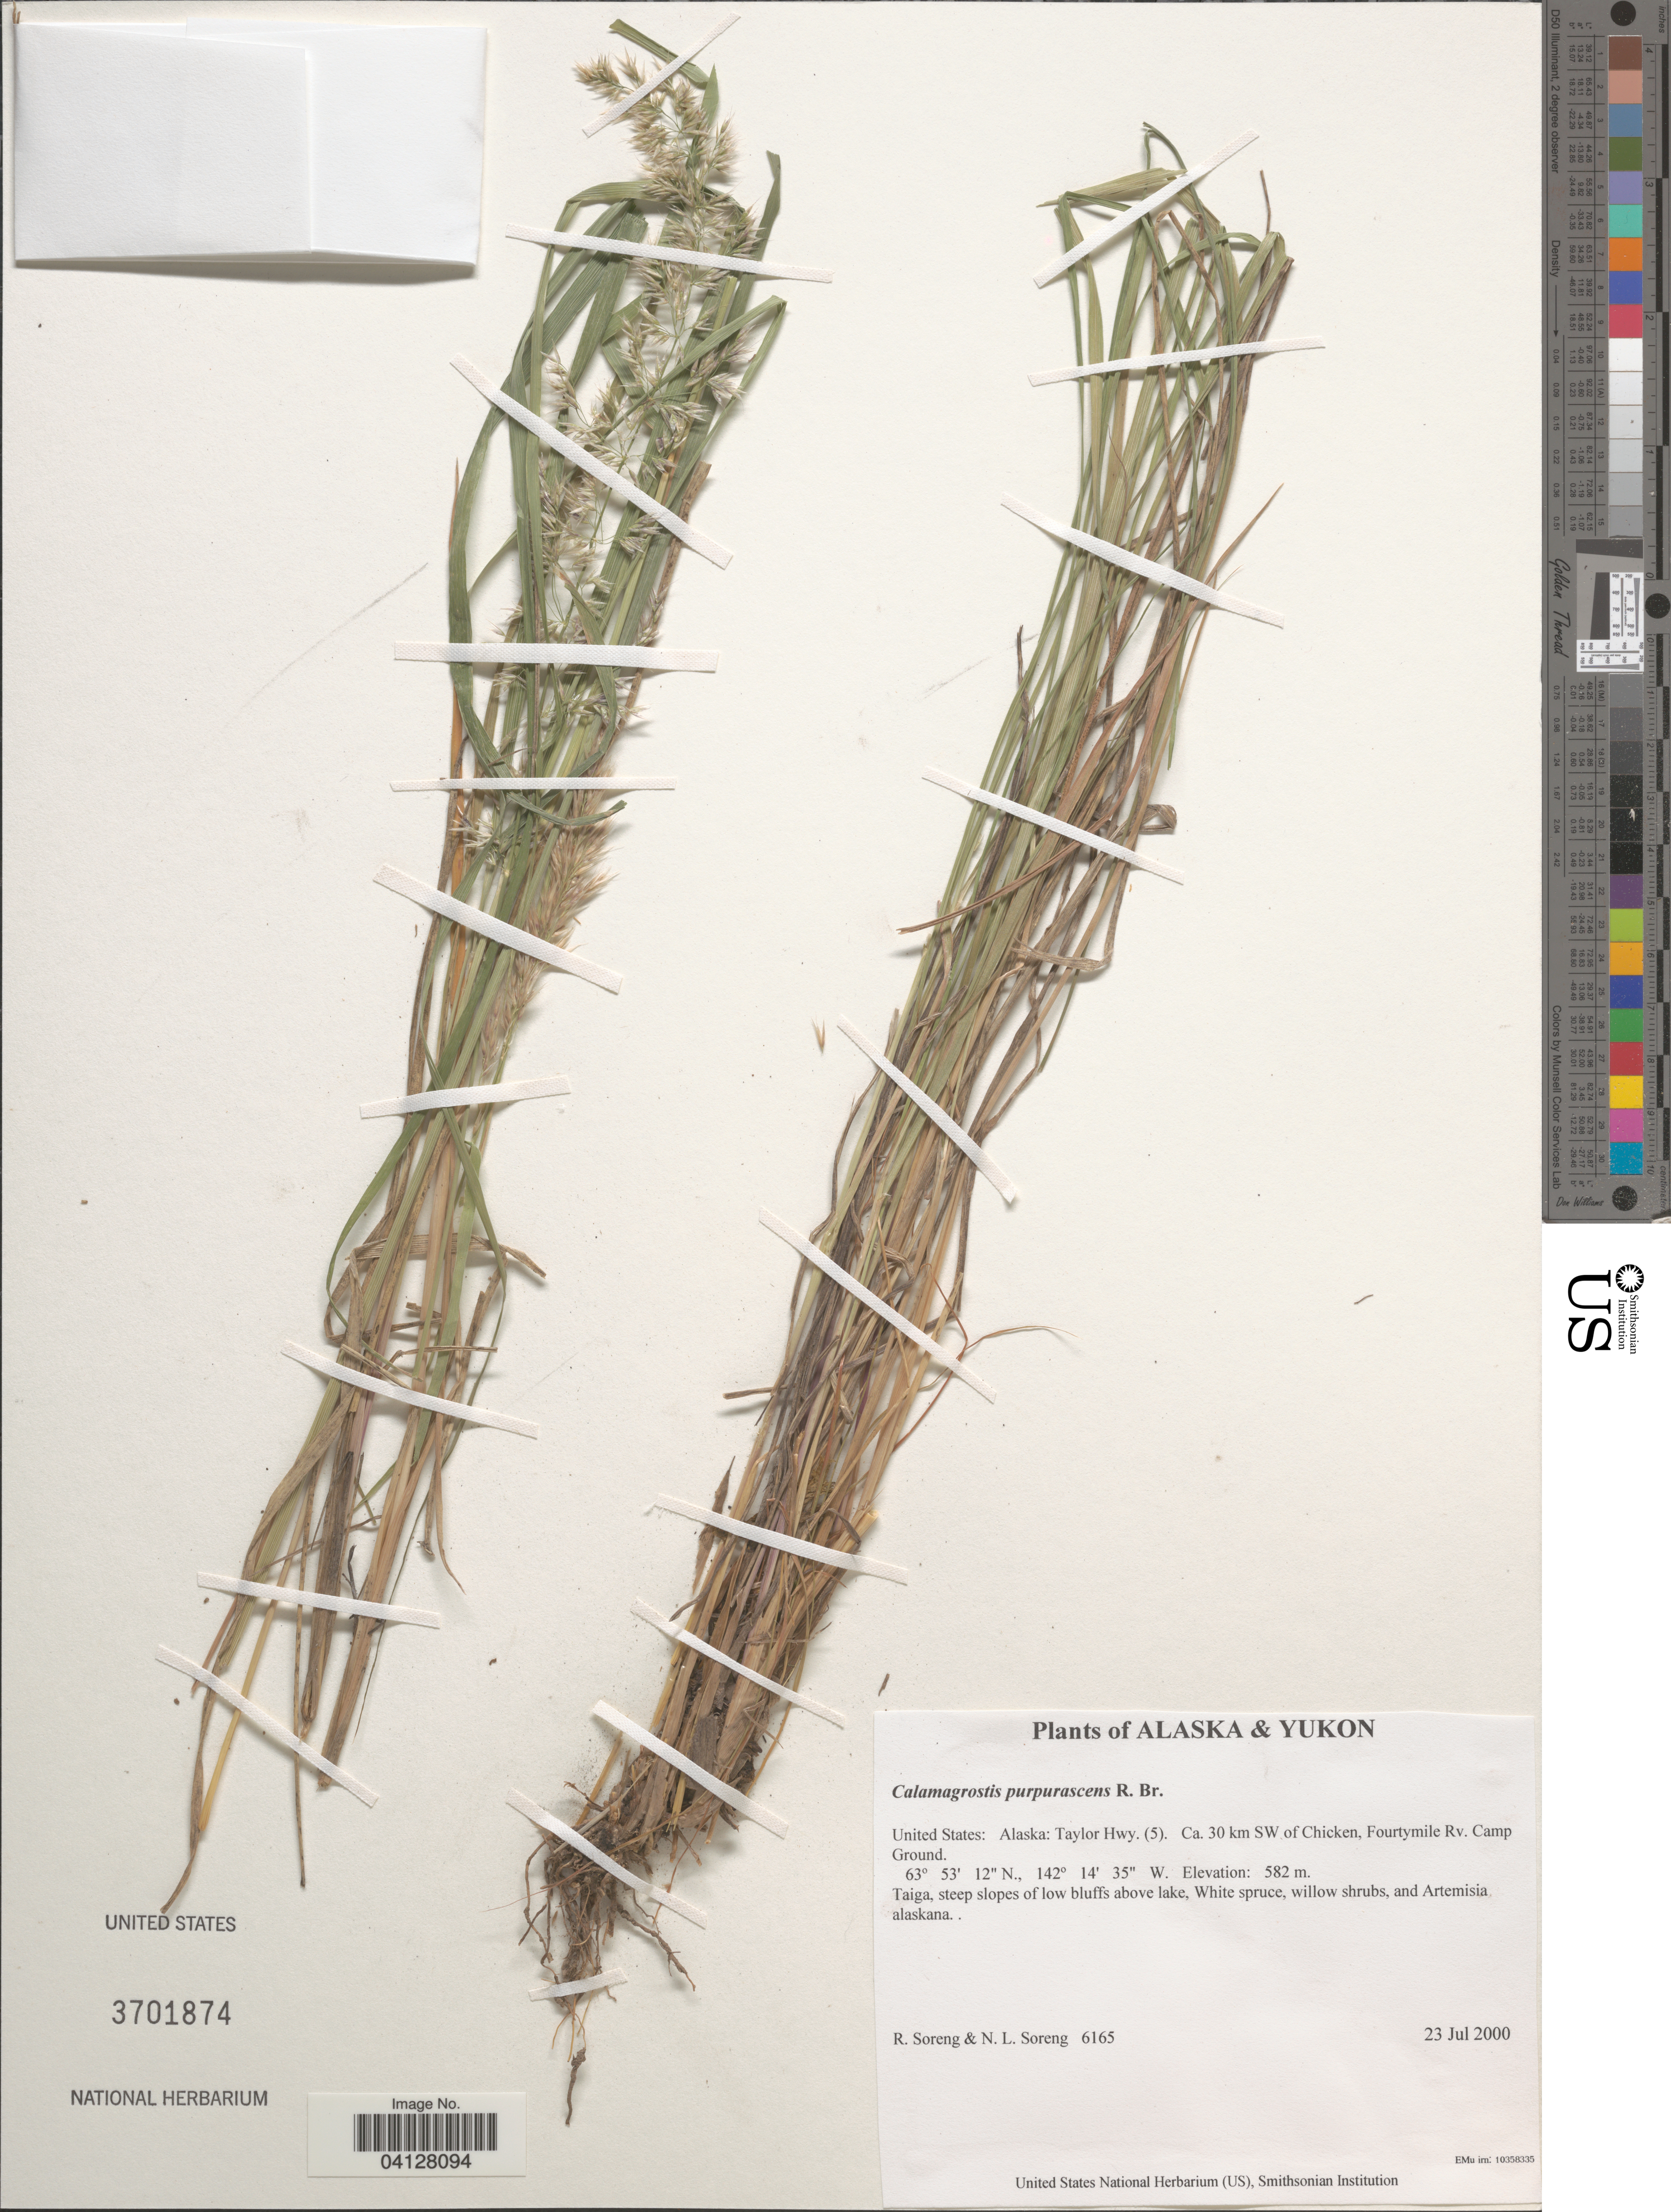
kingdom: Plantae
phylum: Tracheophyta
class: Liliopsida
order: Poales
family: Poaceae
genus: Calamagrostis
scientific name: Calamagrostis purpurascens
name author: R. Br.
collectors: R. J. Soreng & N. L. Soreng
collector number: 6165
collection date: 2000-07-23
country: United States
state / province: Alaska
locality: Taylor Hwy. (5). Ca. 30 km SW of Chicken, Fourtymile Rv. Camp Ground.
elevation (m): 582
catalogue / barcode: US 3701874